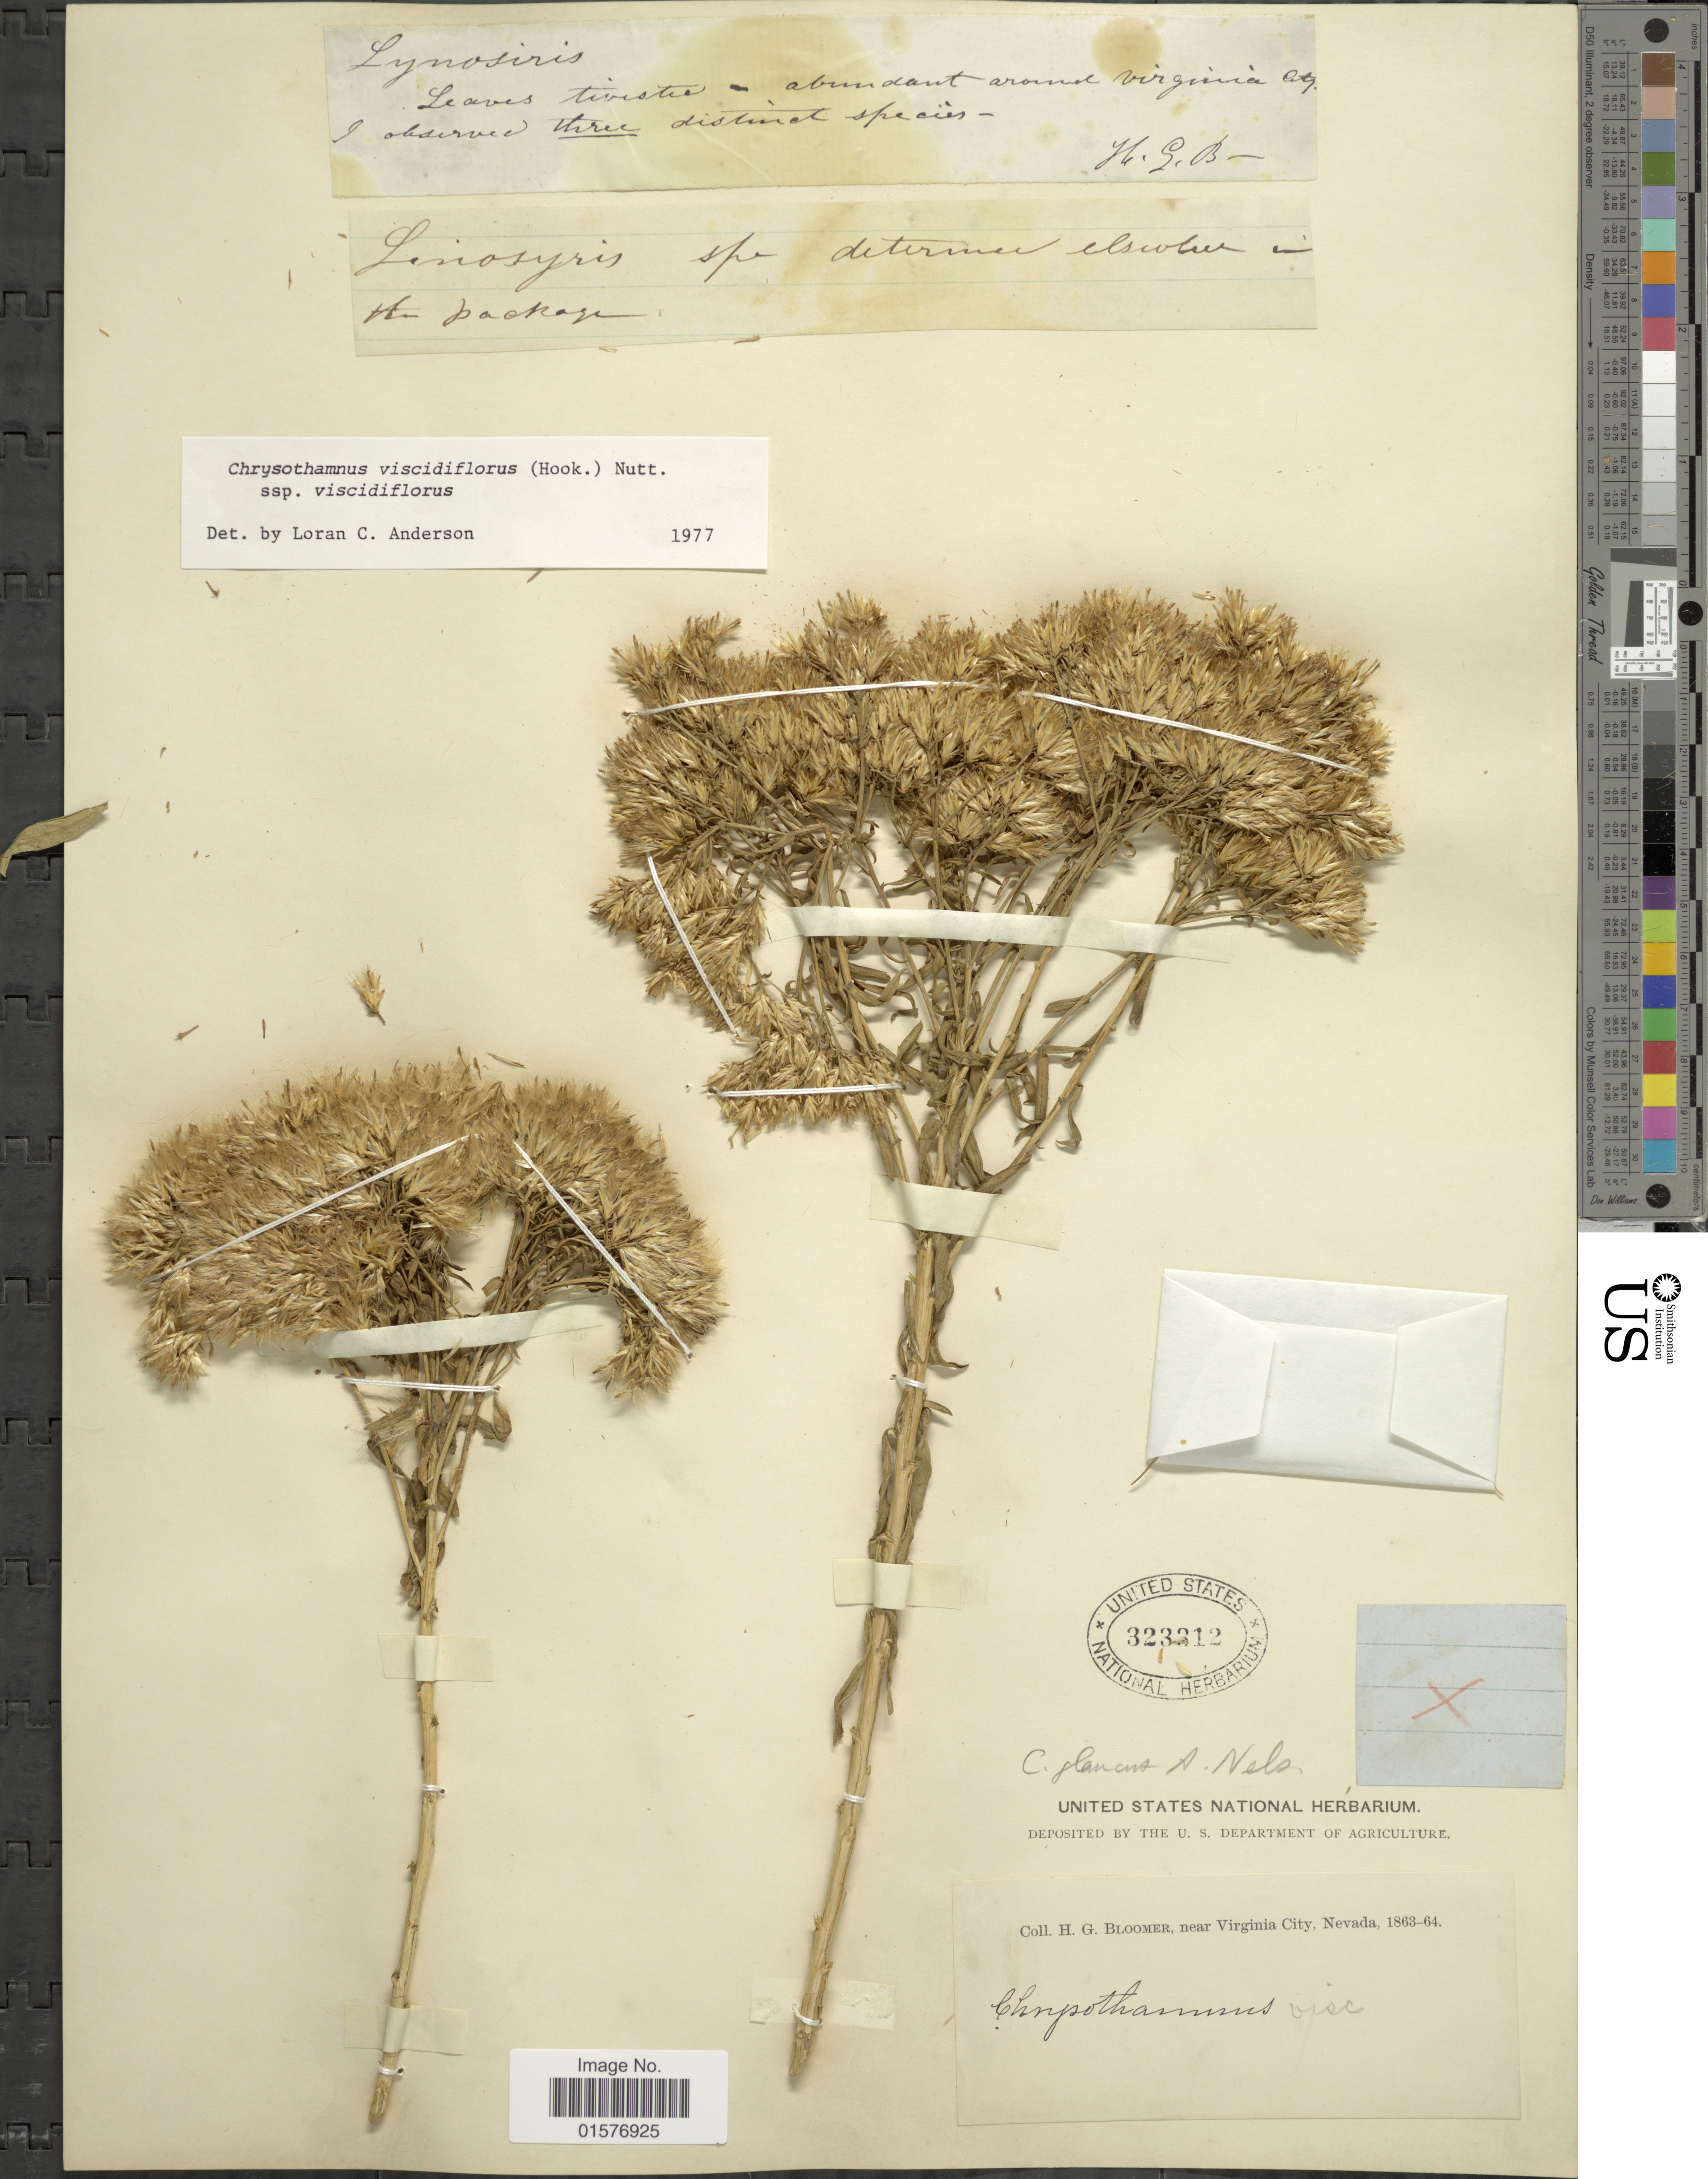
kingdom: Plantae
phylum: Tracheophyta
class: Magnoliopsida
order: Asterales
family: Asteraceae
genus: Chrysothamnus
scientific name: Chrysothamnus viscidiflorus subsp. viscidiflorus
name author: (Hook.) Nutt.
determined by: Urbatsch, Lowell E., Curator (LSU), Louisiana State University (UNITED STATES)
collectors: H. Bloomer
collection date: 1863/1864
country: United States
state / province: Nevada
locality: Near Virginia City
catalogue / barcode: US 323312